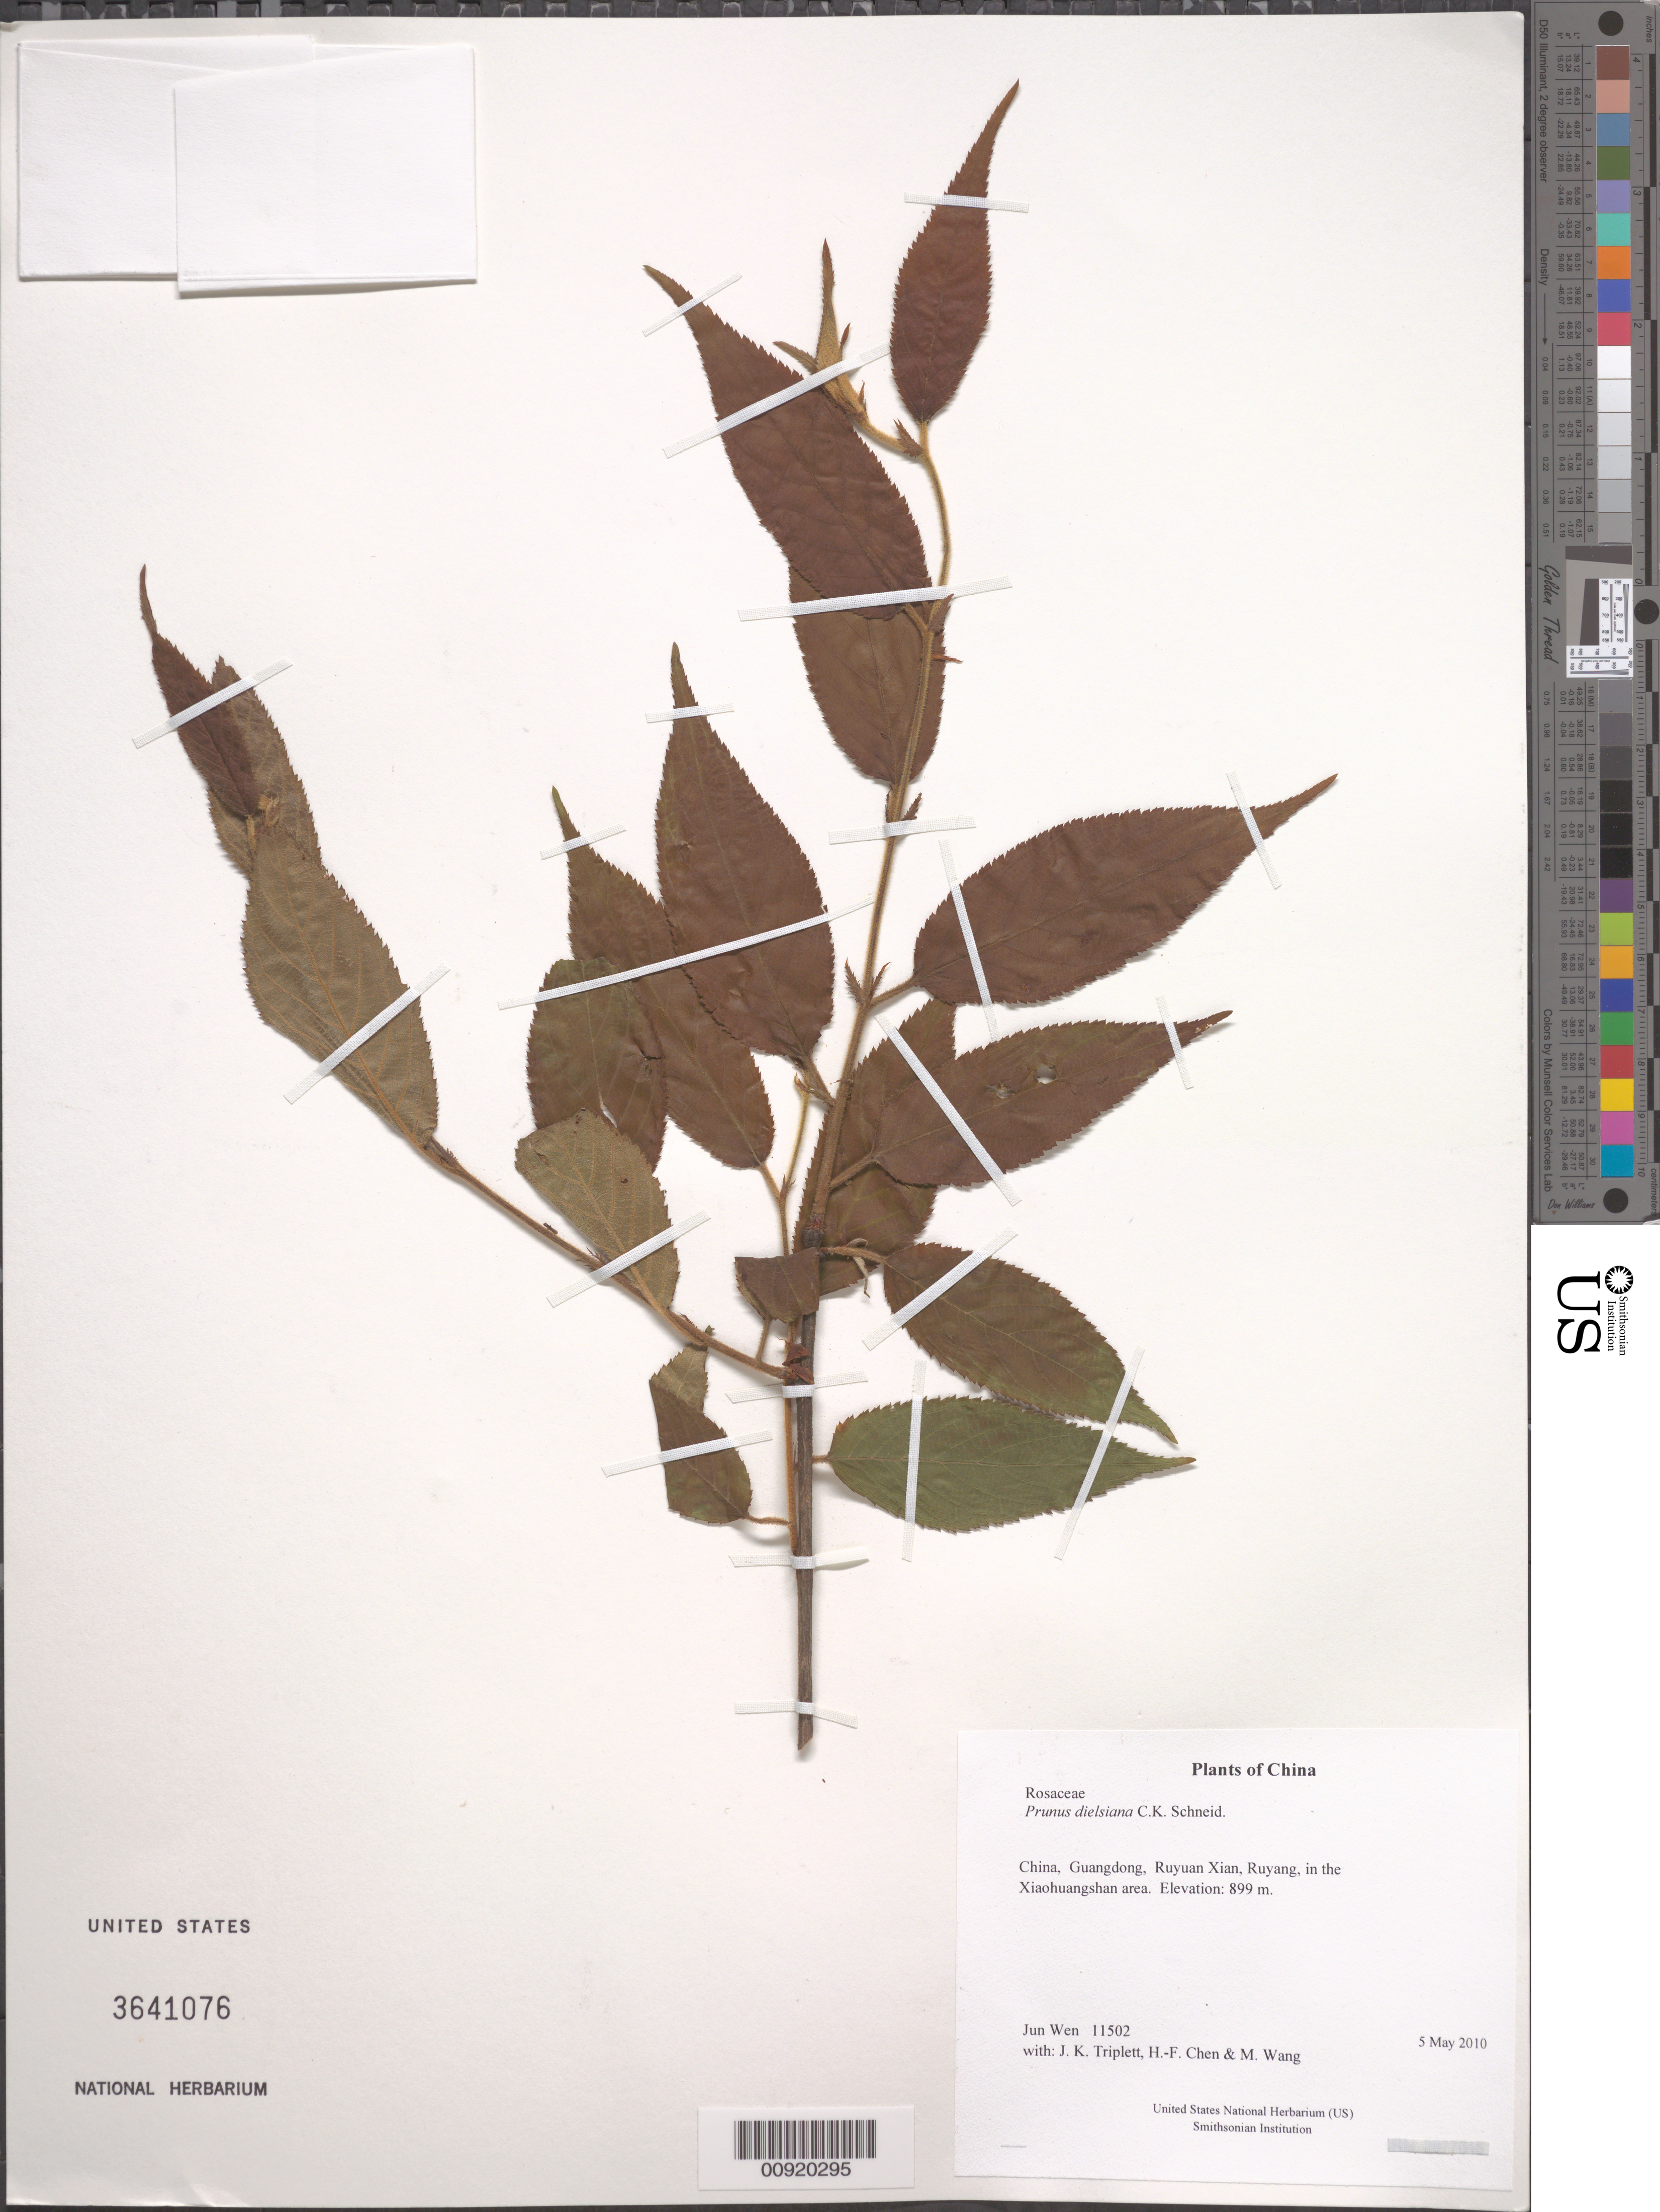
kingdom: Plantae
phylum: Tracheophyta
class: Magnoliopsida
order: Rosales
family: Rosaceae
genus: Prunus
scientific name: Prunus dielsiana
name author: C.K. Schneid.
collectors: J. Wen, J. K. Triplett, H.-F. Chen & M. Wang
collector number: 11502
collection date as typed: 5 May 2010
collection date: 2010-05-05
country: China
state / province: Guangdong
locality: Ruyuan Xian, Ruyang, in the Xiaohuangshan area.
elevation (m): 899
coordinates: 24 54.721 N, 113 02.326 E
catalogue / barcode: US 3641076